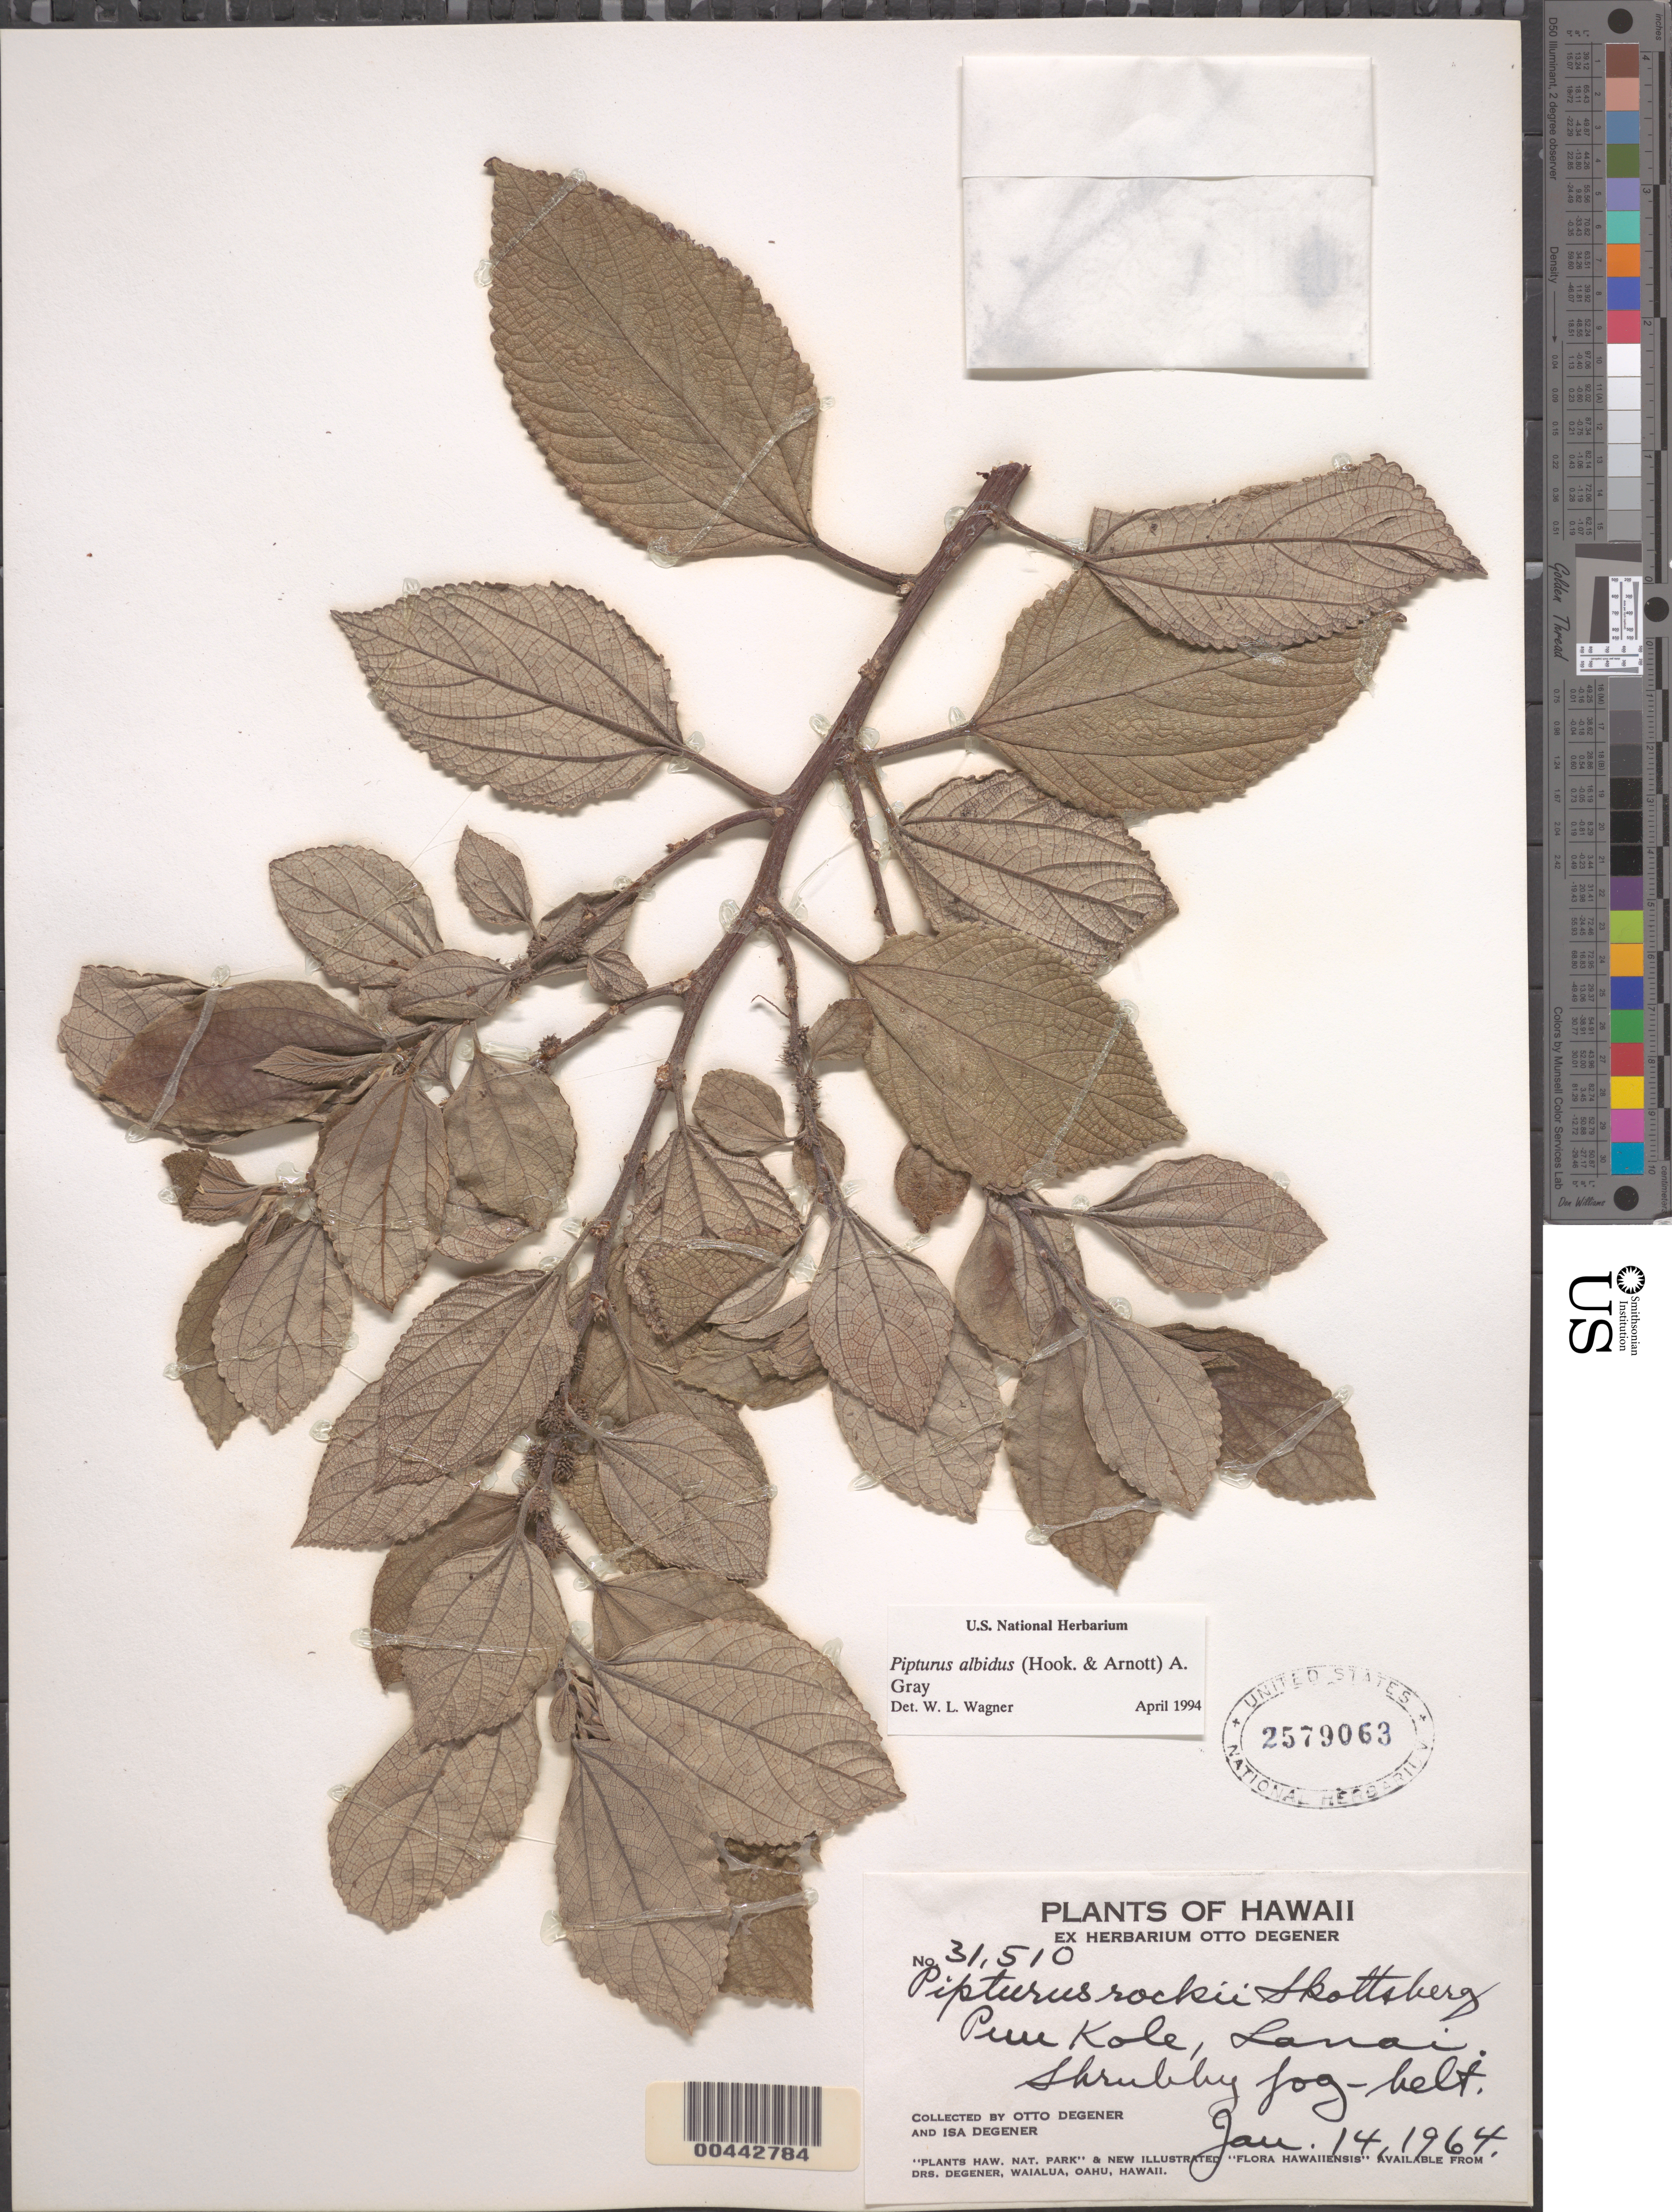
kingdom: Plantae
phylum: Tracheophyta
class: Magnoliopsida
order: Rosales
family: Urticaceae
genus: Pipturus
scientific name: Pipturus albidus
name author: (Hook. & Arn.) A. Gray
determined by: Wagner, W. L., (BOT), Smithsonian Institution - National Museum of Natural History (UNITED STATES)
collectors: O. Degener & I. Degener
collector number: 31510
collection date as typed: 14 Jan 1964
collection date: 1964-01-14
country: United States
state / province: Hawaii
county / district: Maui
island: Lana'i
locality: Puu Kole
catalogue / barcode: US 2579063